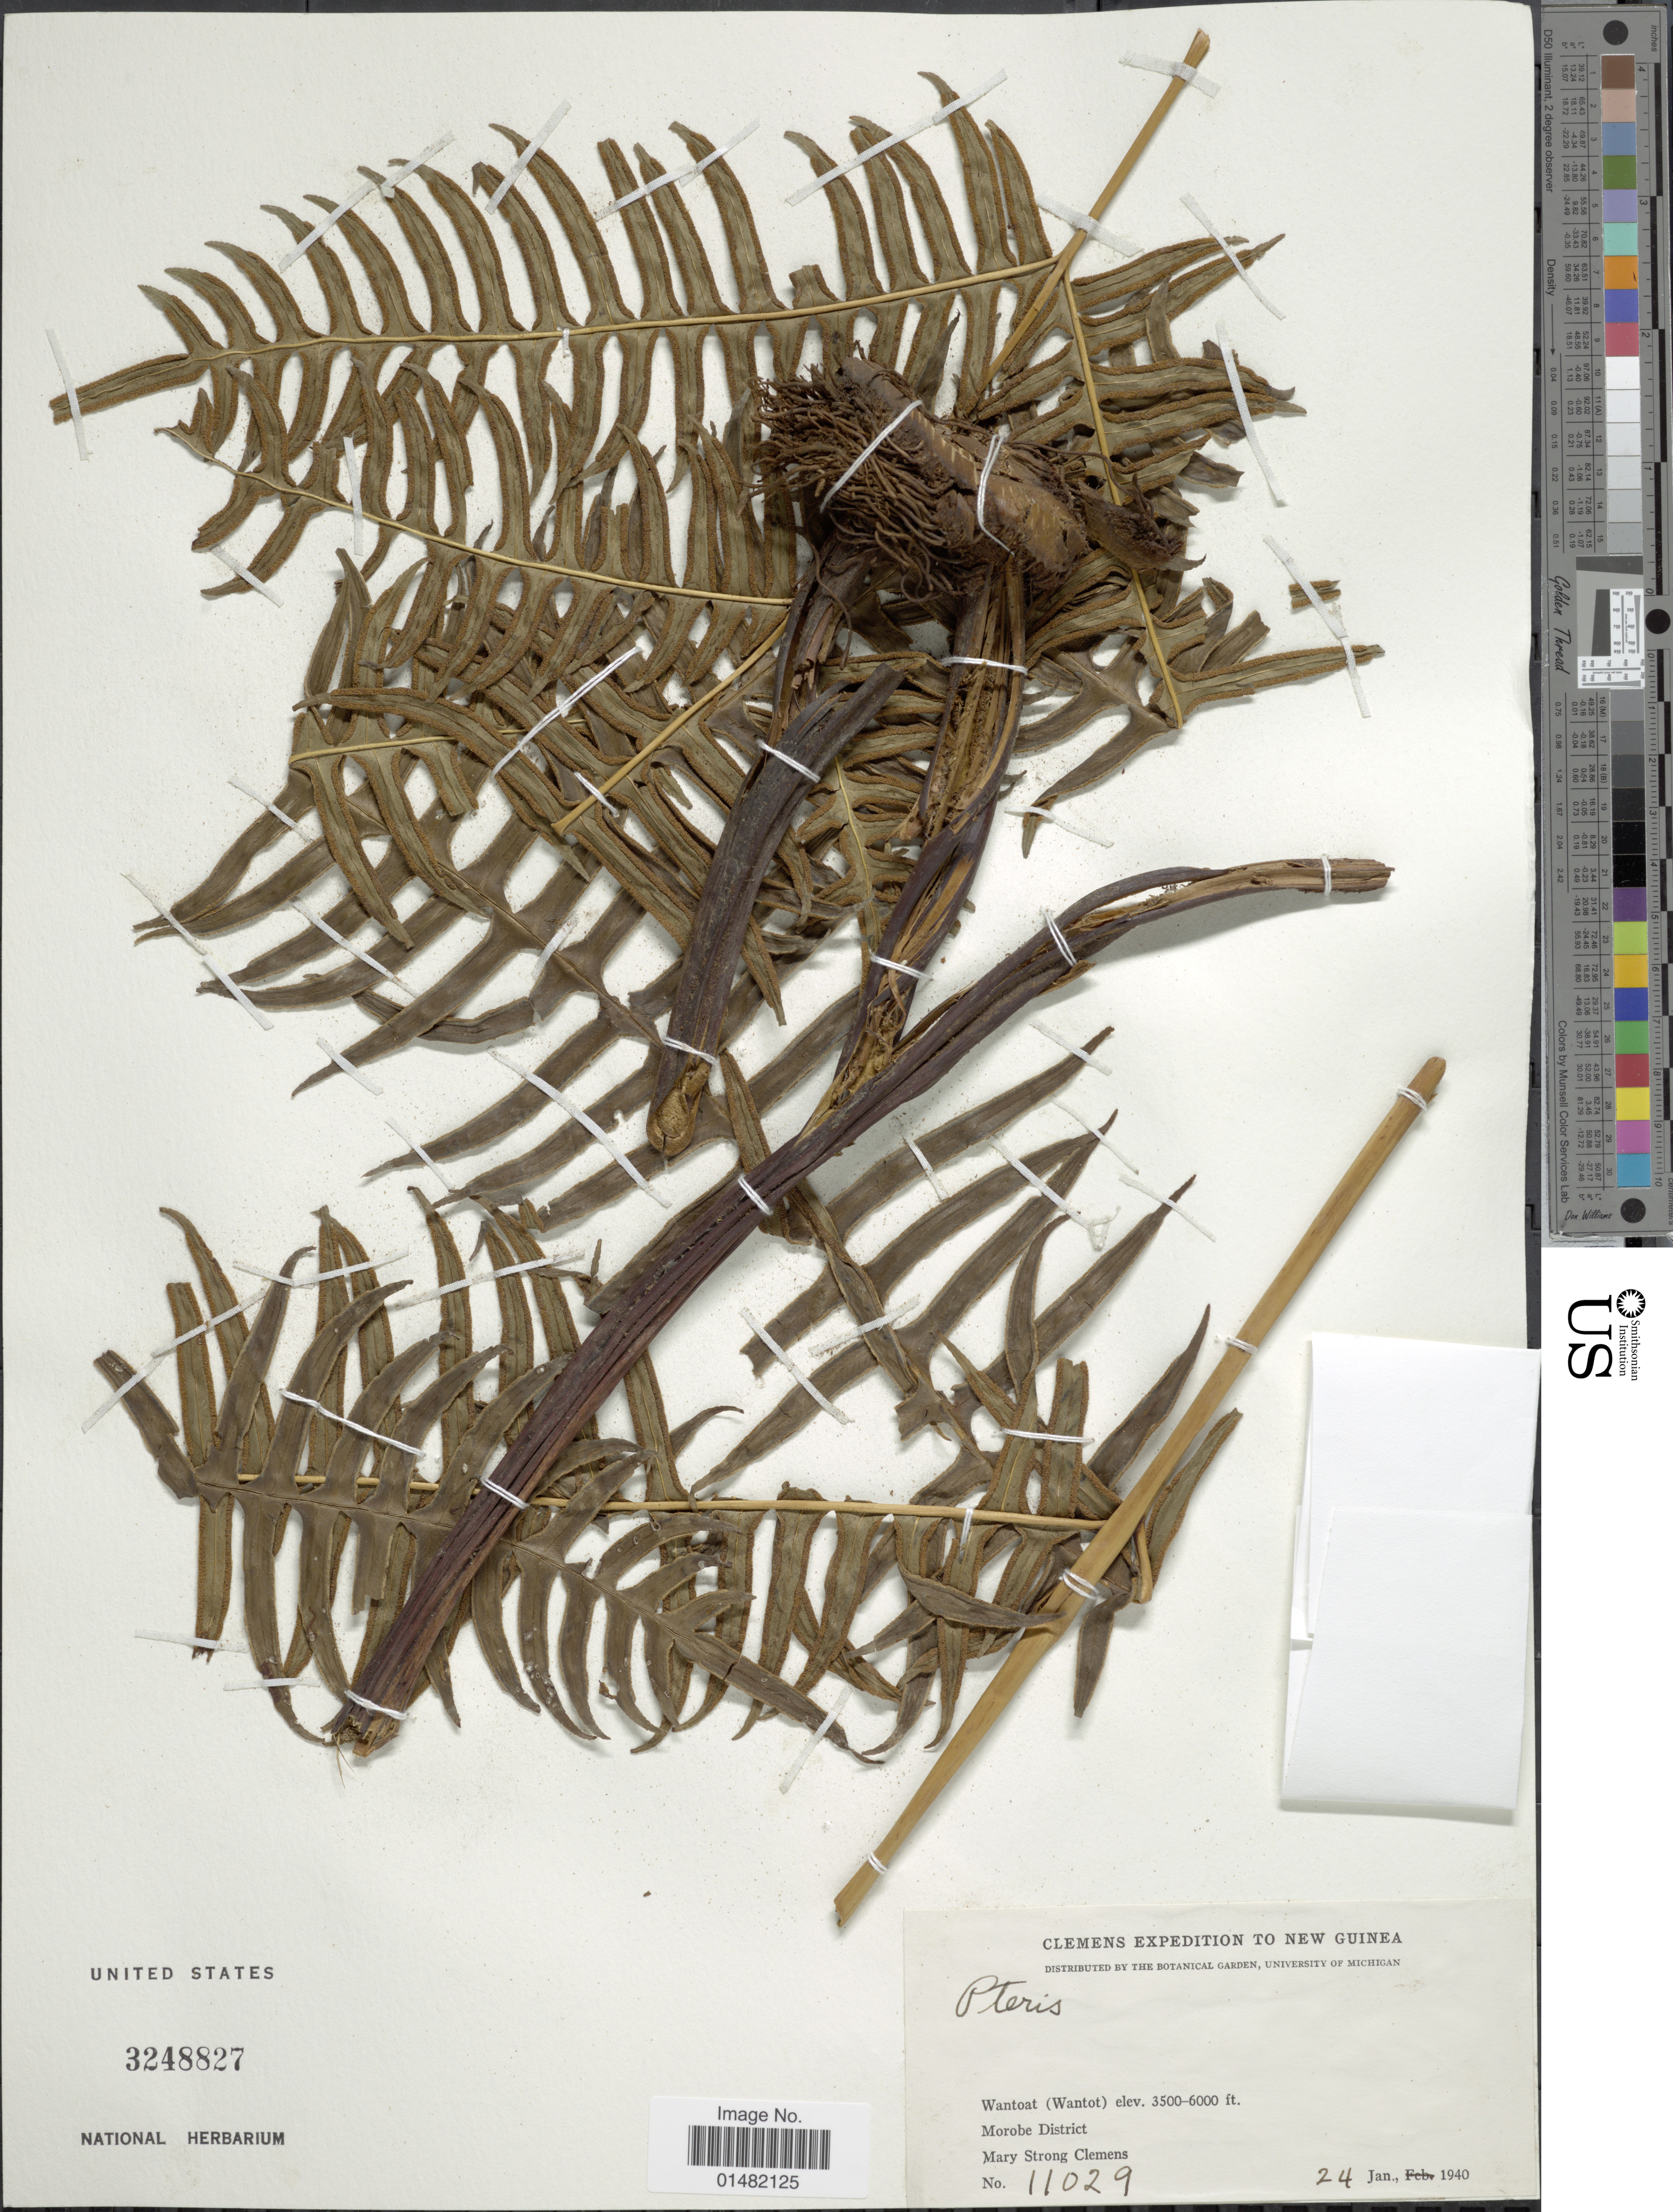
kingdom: Plantae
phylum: Tracheophyta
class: Polypodiopsida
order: Polypodiales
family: Pteridaceae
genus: Pteris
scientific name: Pteris sp.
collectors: M. S. Clemens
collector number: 11029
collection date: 1940-01-24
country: Papua New Guinea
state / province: Morobe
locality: New Guinea, Wantoat (Wantot)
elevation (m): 1067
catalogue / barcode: US 3248827